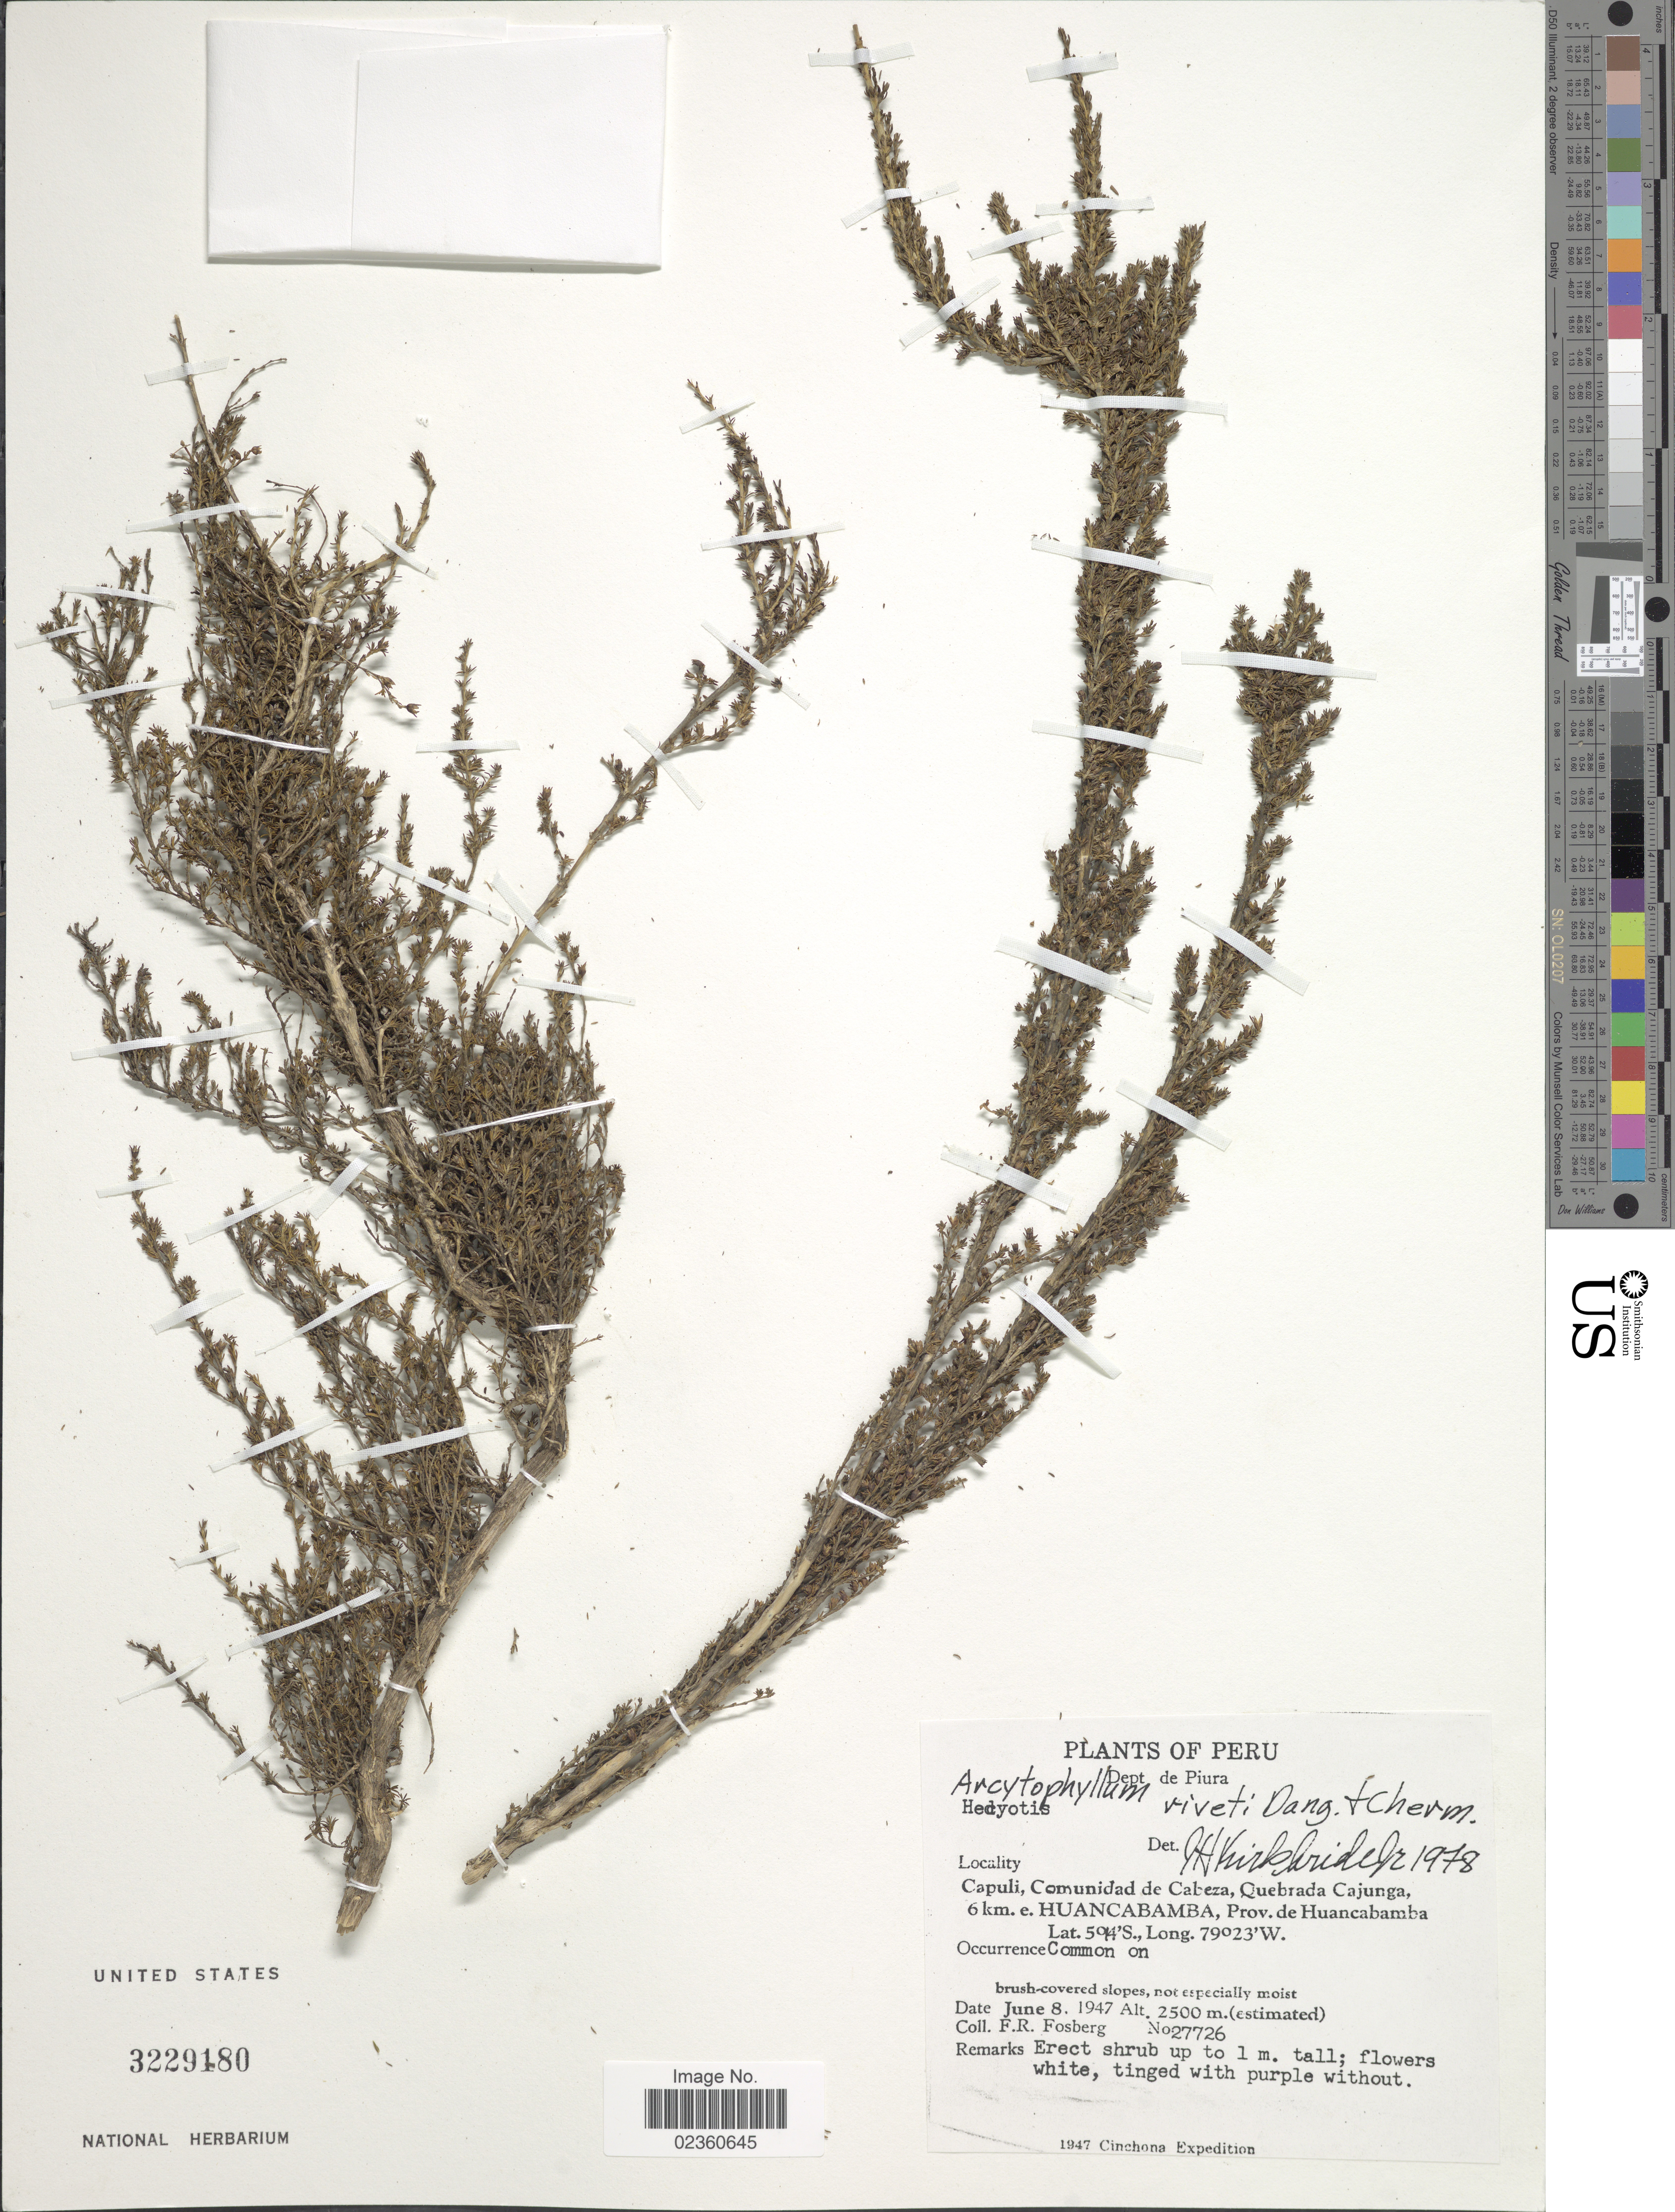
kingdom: Plantae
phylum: Tracheophyta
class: Magnoliopsida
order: Gentianales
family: Rubiaceae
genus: Arcytophyllum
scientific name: Arcytophyllum rivetii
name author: Danguy & Cherm.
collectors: F. R. Fosberg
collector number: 27726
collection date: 1947-06-08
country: Peru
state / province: Piura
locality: Dept de Piura, Capuli, Comunidad de Cabeza, Quebrada Cajunga, 6 km e Huancabamba, Prov. de Huancabamba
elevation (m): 2500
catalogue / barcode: US 3229180